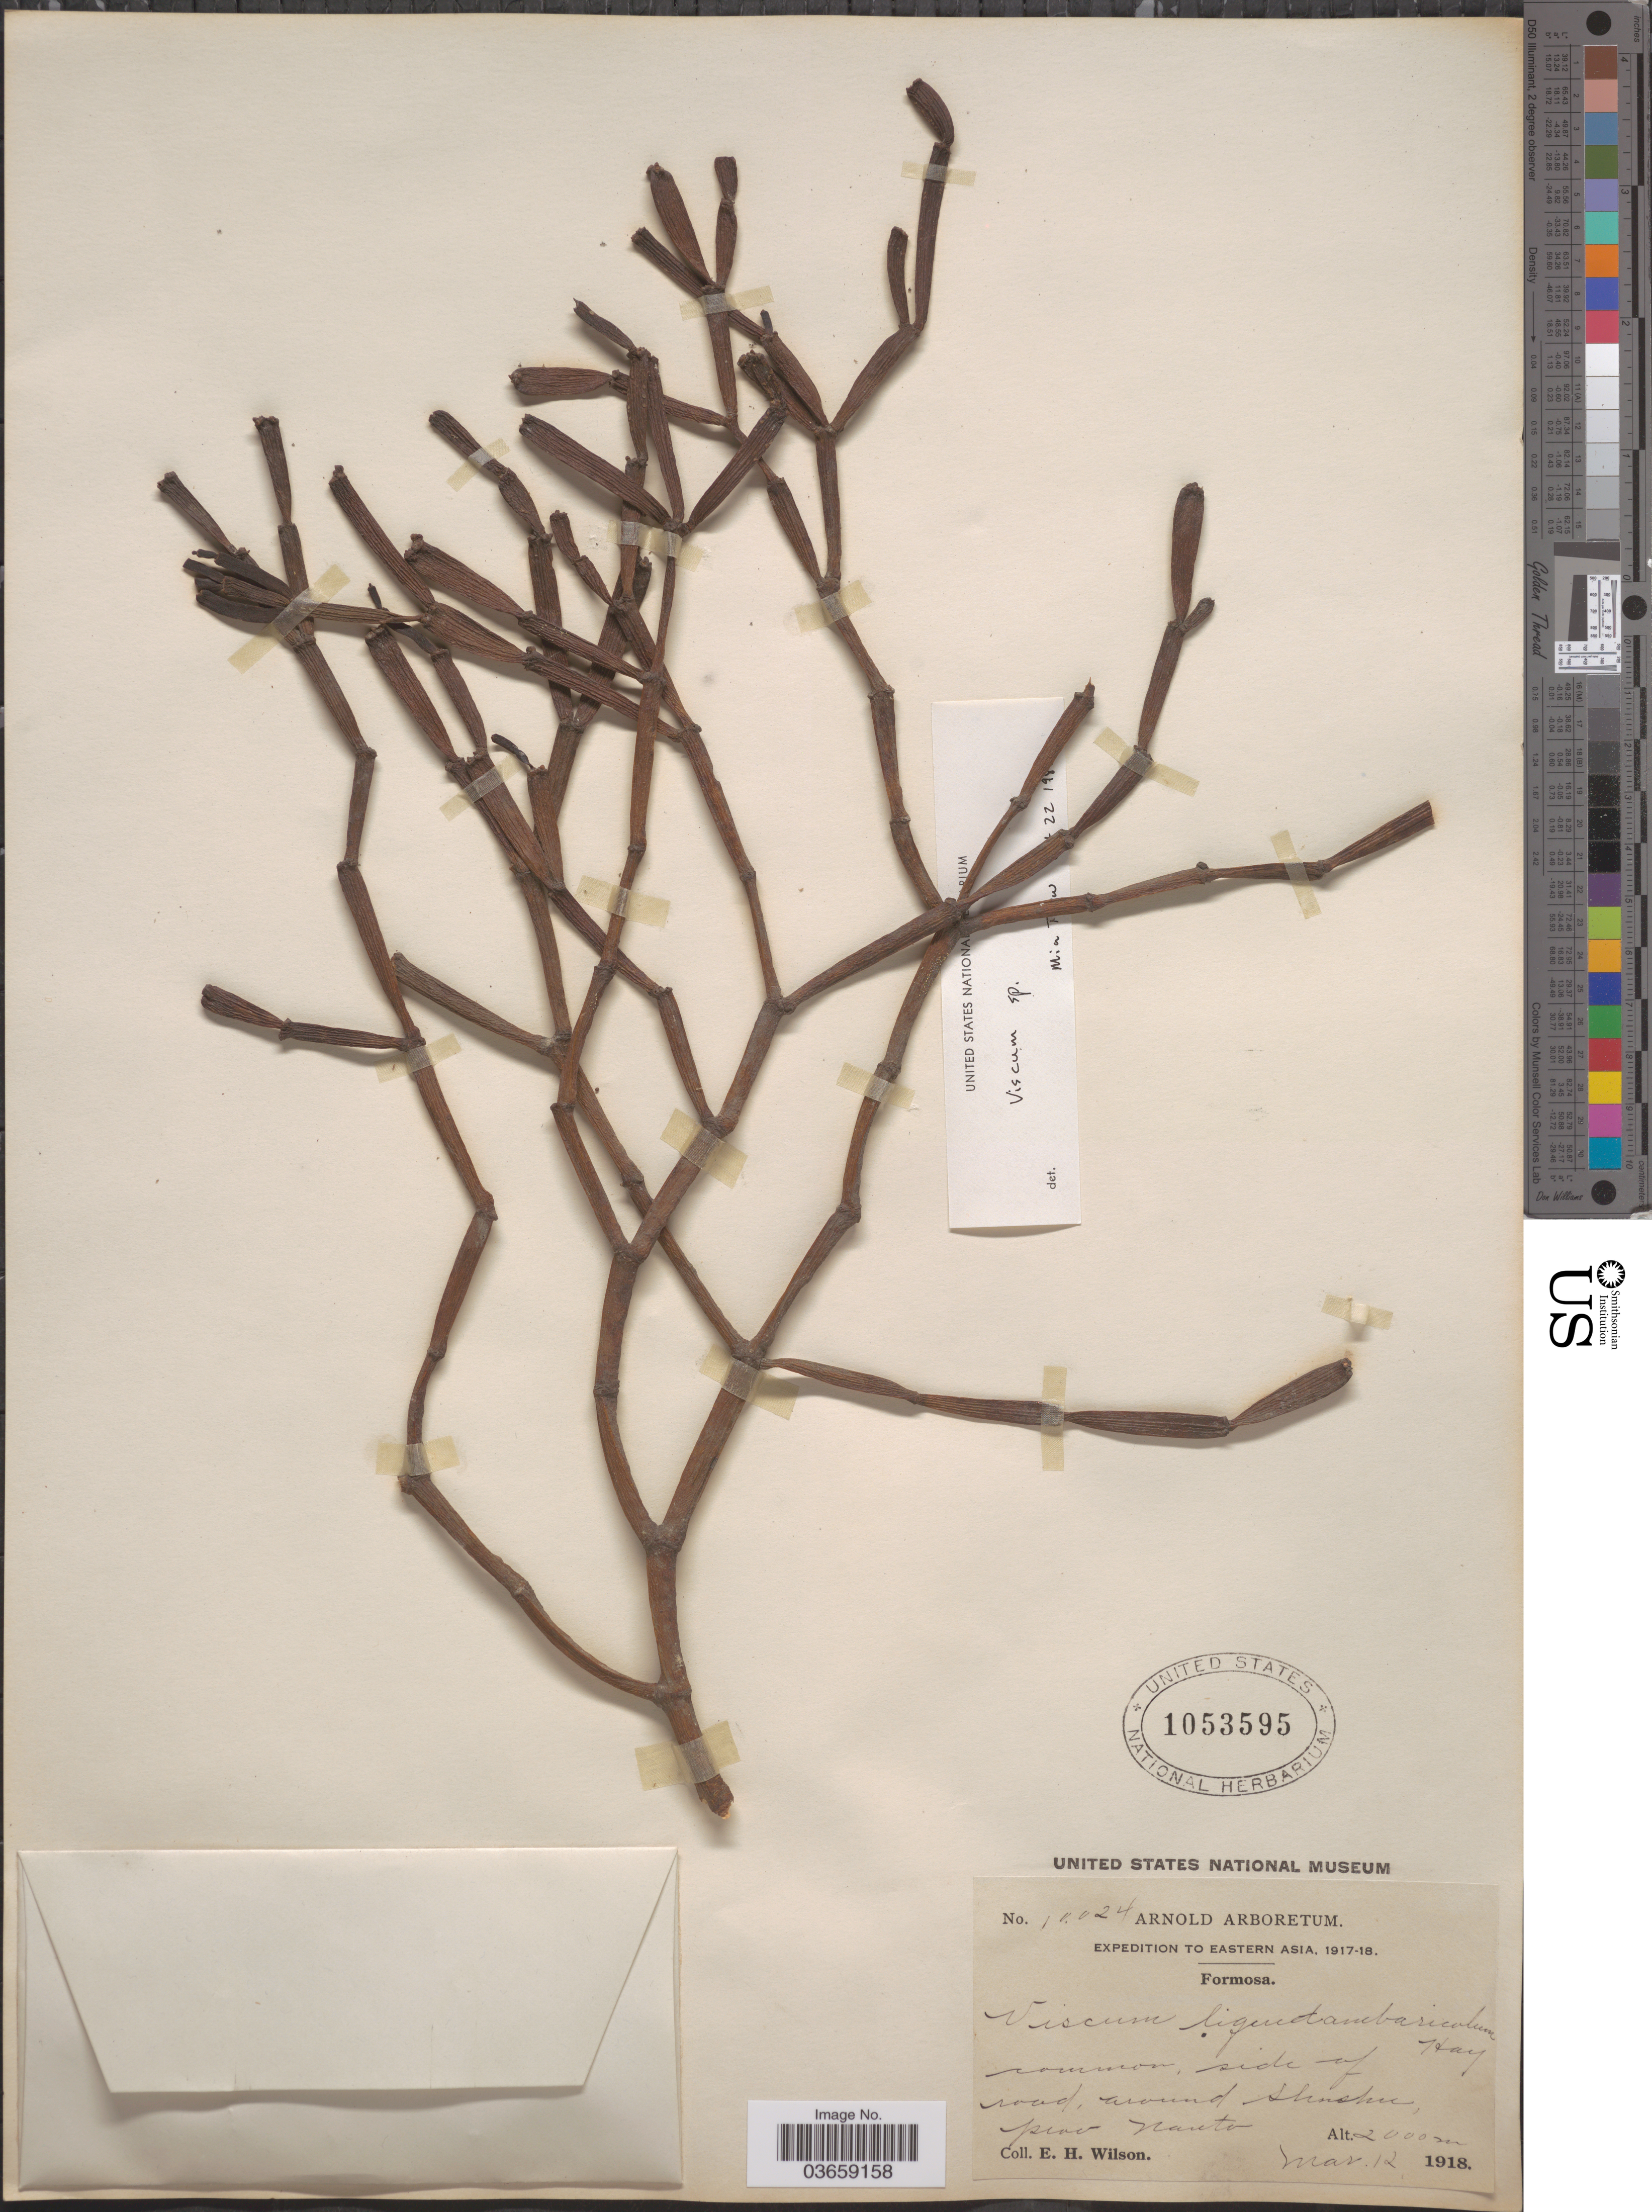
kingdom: Plantae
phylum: Tracheophyta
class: Magnoliopsida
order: Santalales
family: Viscaceae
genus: Viscum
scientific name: Viscum liquidambaricola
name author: Hayata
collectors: E. Wilson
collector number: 10024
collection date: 1918-03-12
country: Taiwan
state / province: Nantou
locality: Eastern Asia. Formosa. Side of road, around Shushu. Prov. Nanto.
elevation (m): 2000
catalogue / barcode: US 1053595